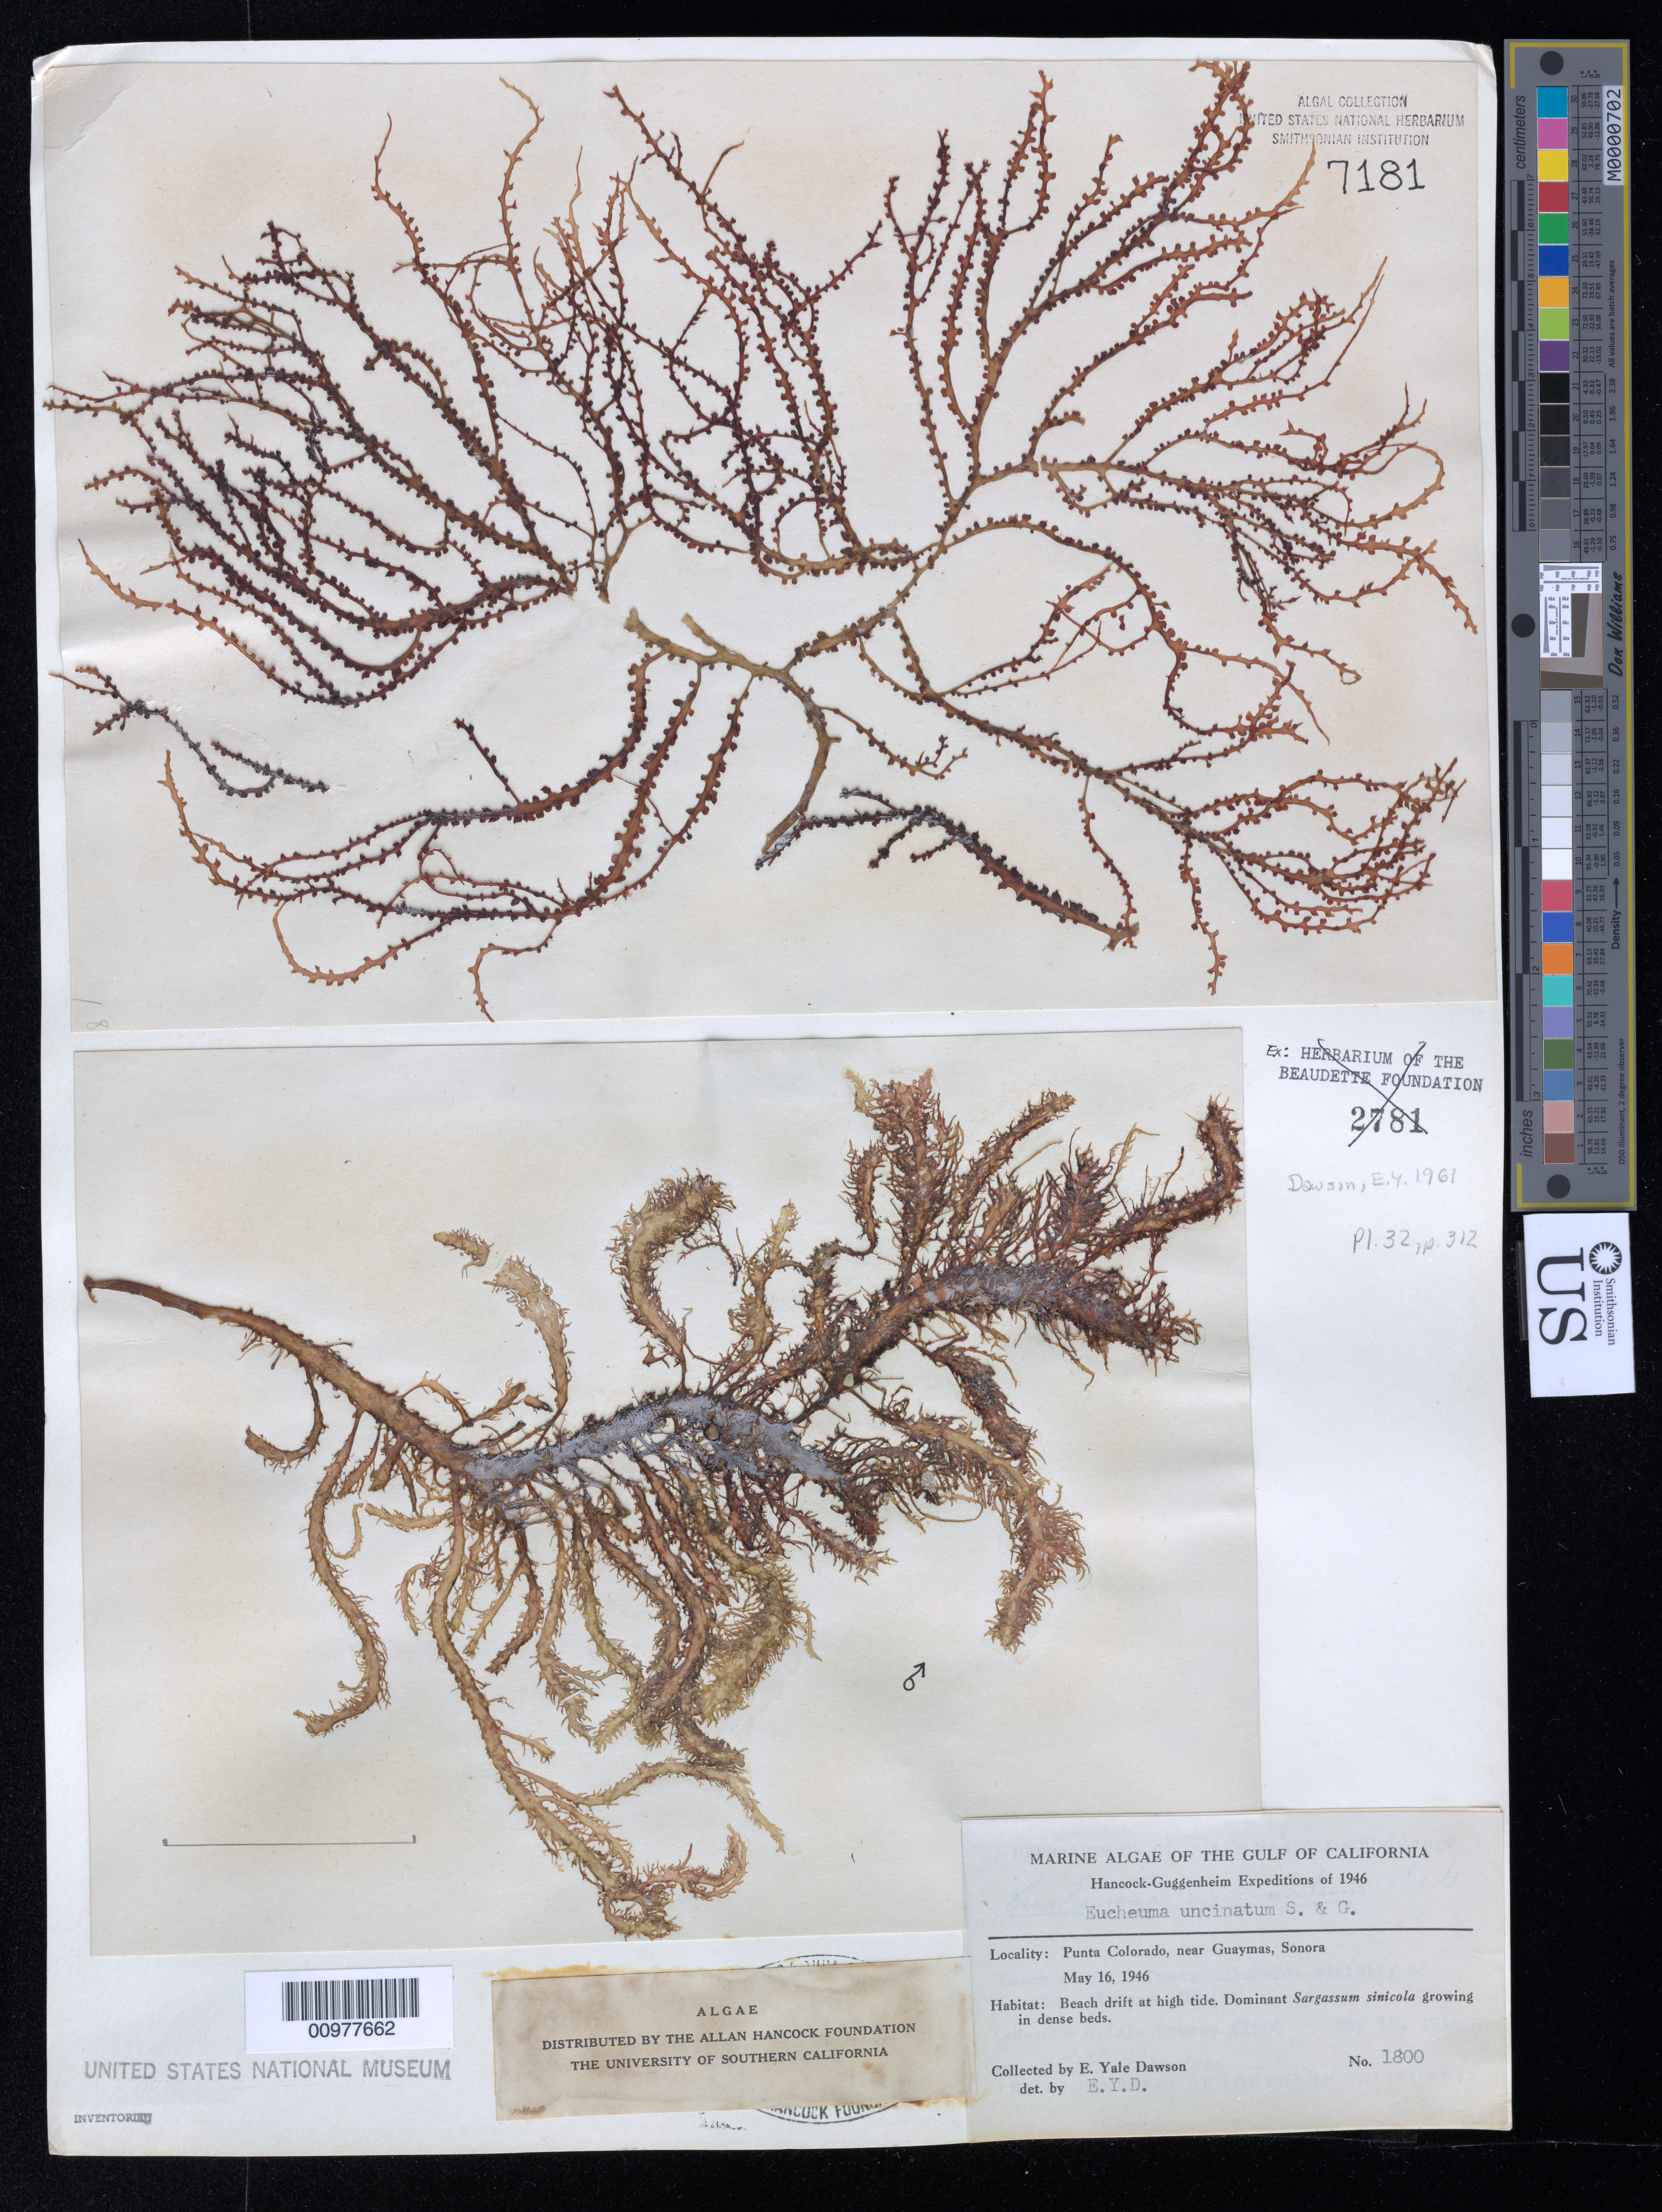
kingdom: Plantae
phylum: Rhodophyta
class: Florideophyceae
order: Gigartinales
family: Solieriaceae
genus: Tacanoosca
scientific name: Tacanoosca uncinata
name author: (Setchell & N.L. Gardner) J.N. Norris et al.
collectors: E. Y. Dawson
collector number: EYD 1800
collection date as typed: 16 May 1946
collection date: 1946-05-16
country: Mexico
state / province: Sonora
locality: Punta Colorado, near Guaymas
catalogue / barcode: US 7181